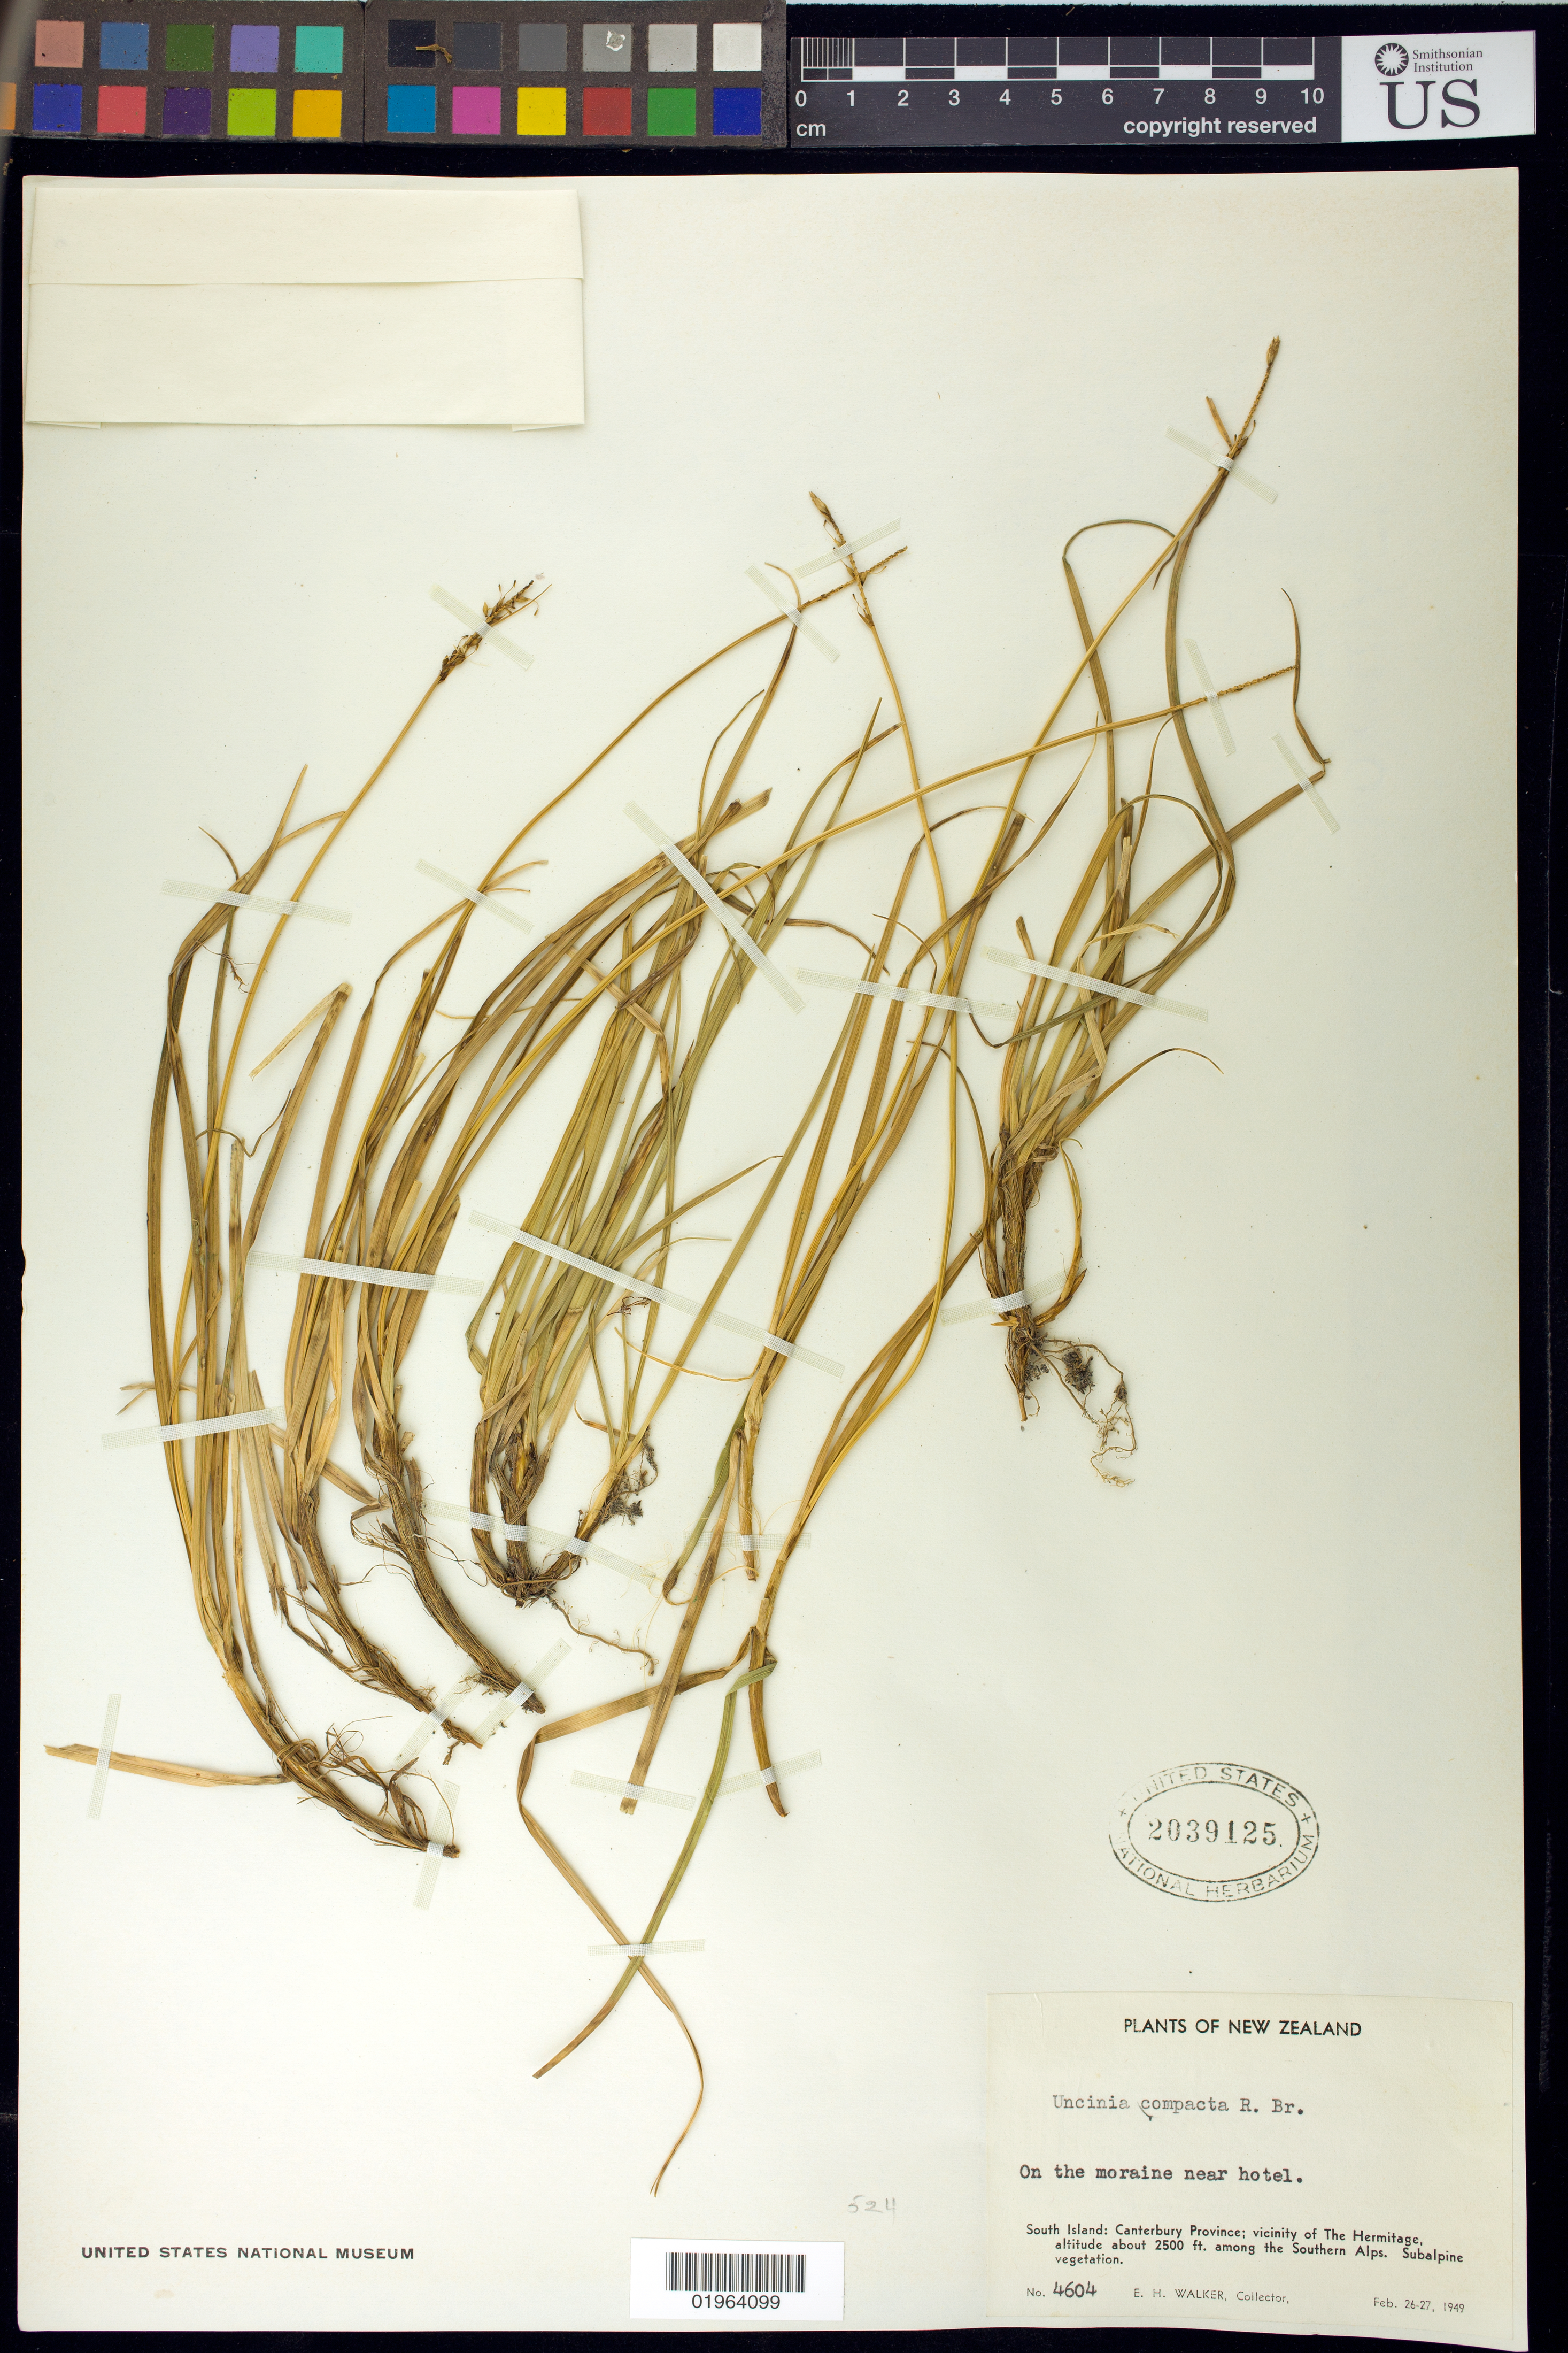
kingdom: Plantae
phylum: Tracheophyta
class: Liliopsida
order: Poales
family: Cyperaceae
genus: Carex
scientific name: Carex austrocompacta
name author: K.L. Wilson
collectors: E. H. Walker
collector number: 4604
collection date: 1949-02-26/1949-02-27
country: New Zealand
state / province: Canterbury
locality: South Island: vicinity of The Hermitage, among the Southern Alps.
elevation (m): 762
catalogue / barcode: US 2039125